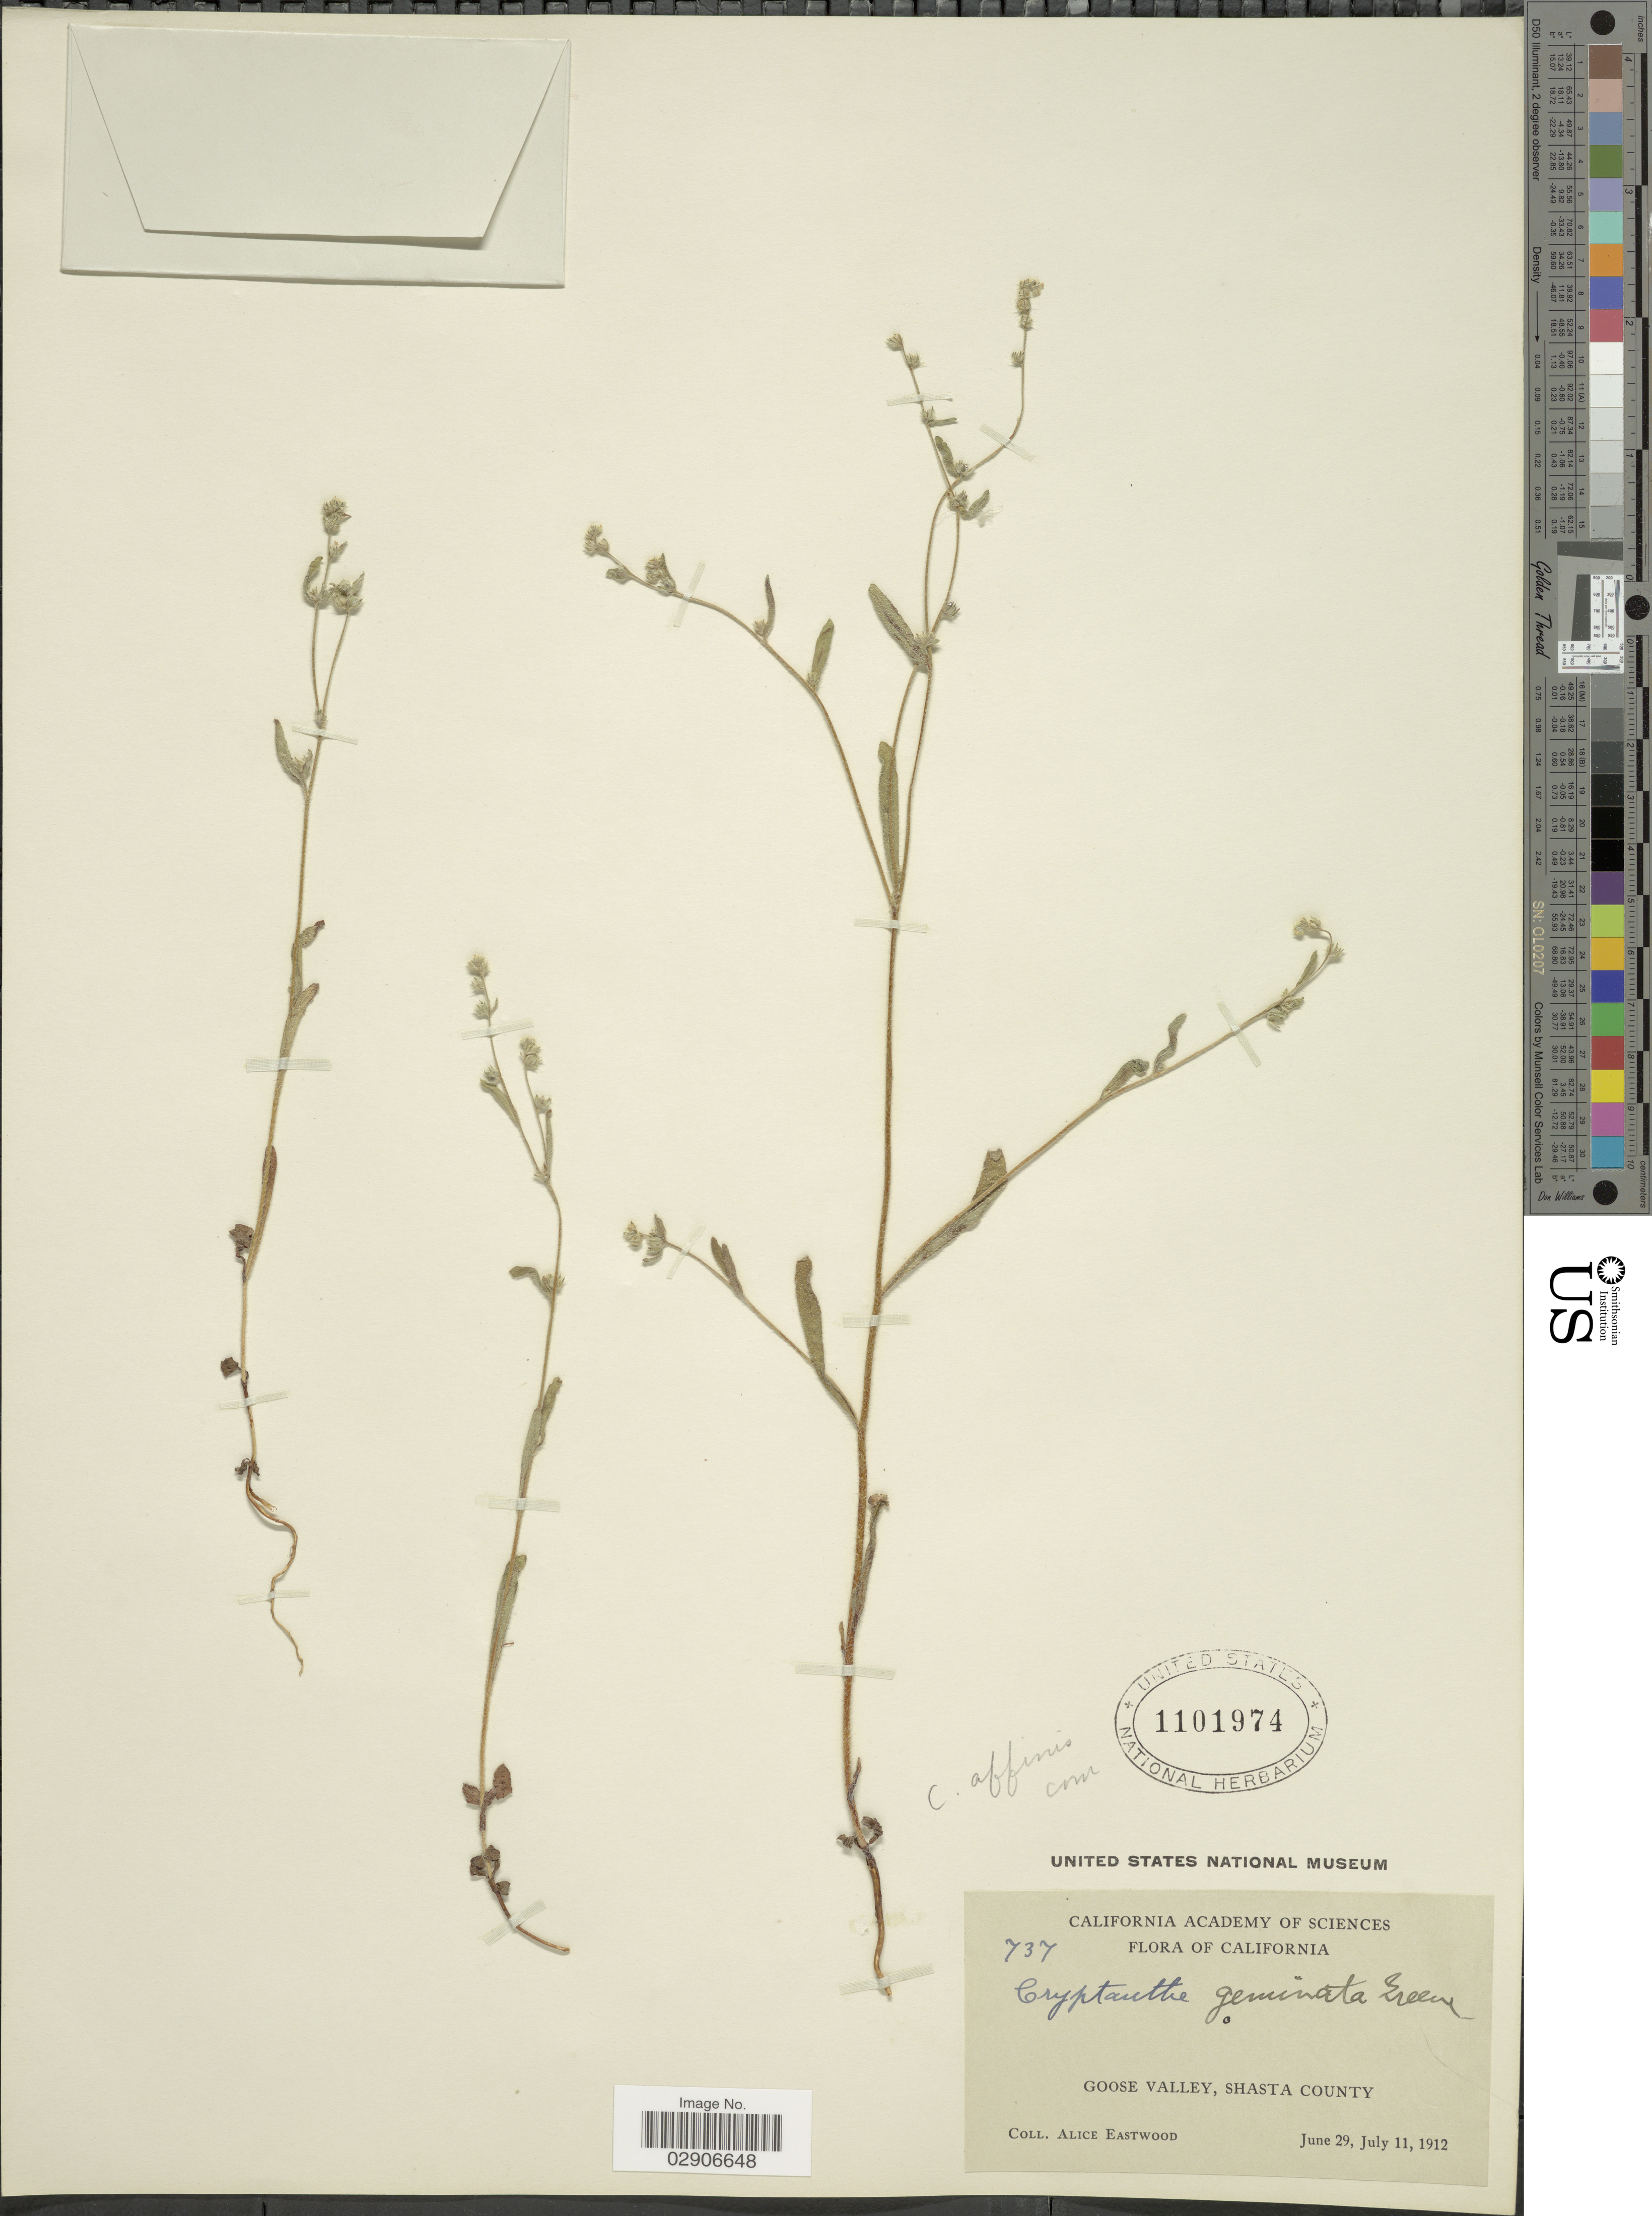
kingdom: Plantae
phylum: Tracheophyta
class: Magnoliopsida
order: Boraginales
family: Boraginaceae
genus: Cryptantha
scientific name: Cryptantha affinis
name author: (A. Gray) Greene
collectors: A. Eastwood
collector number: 737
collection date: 1912-06-29/1912-07-11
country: United States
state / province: California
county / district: Shasta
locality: Goose valley, Shasta County. California.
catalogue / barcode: US 1101974